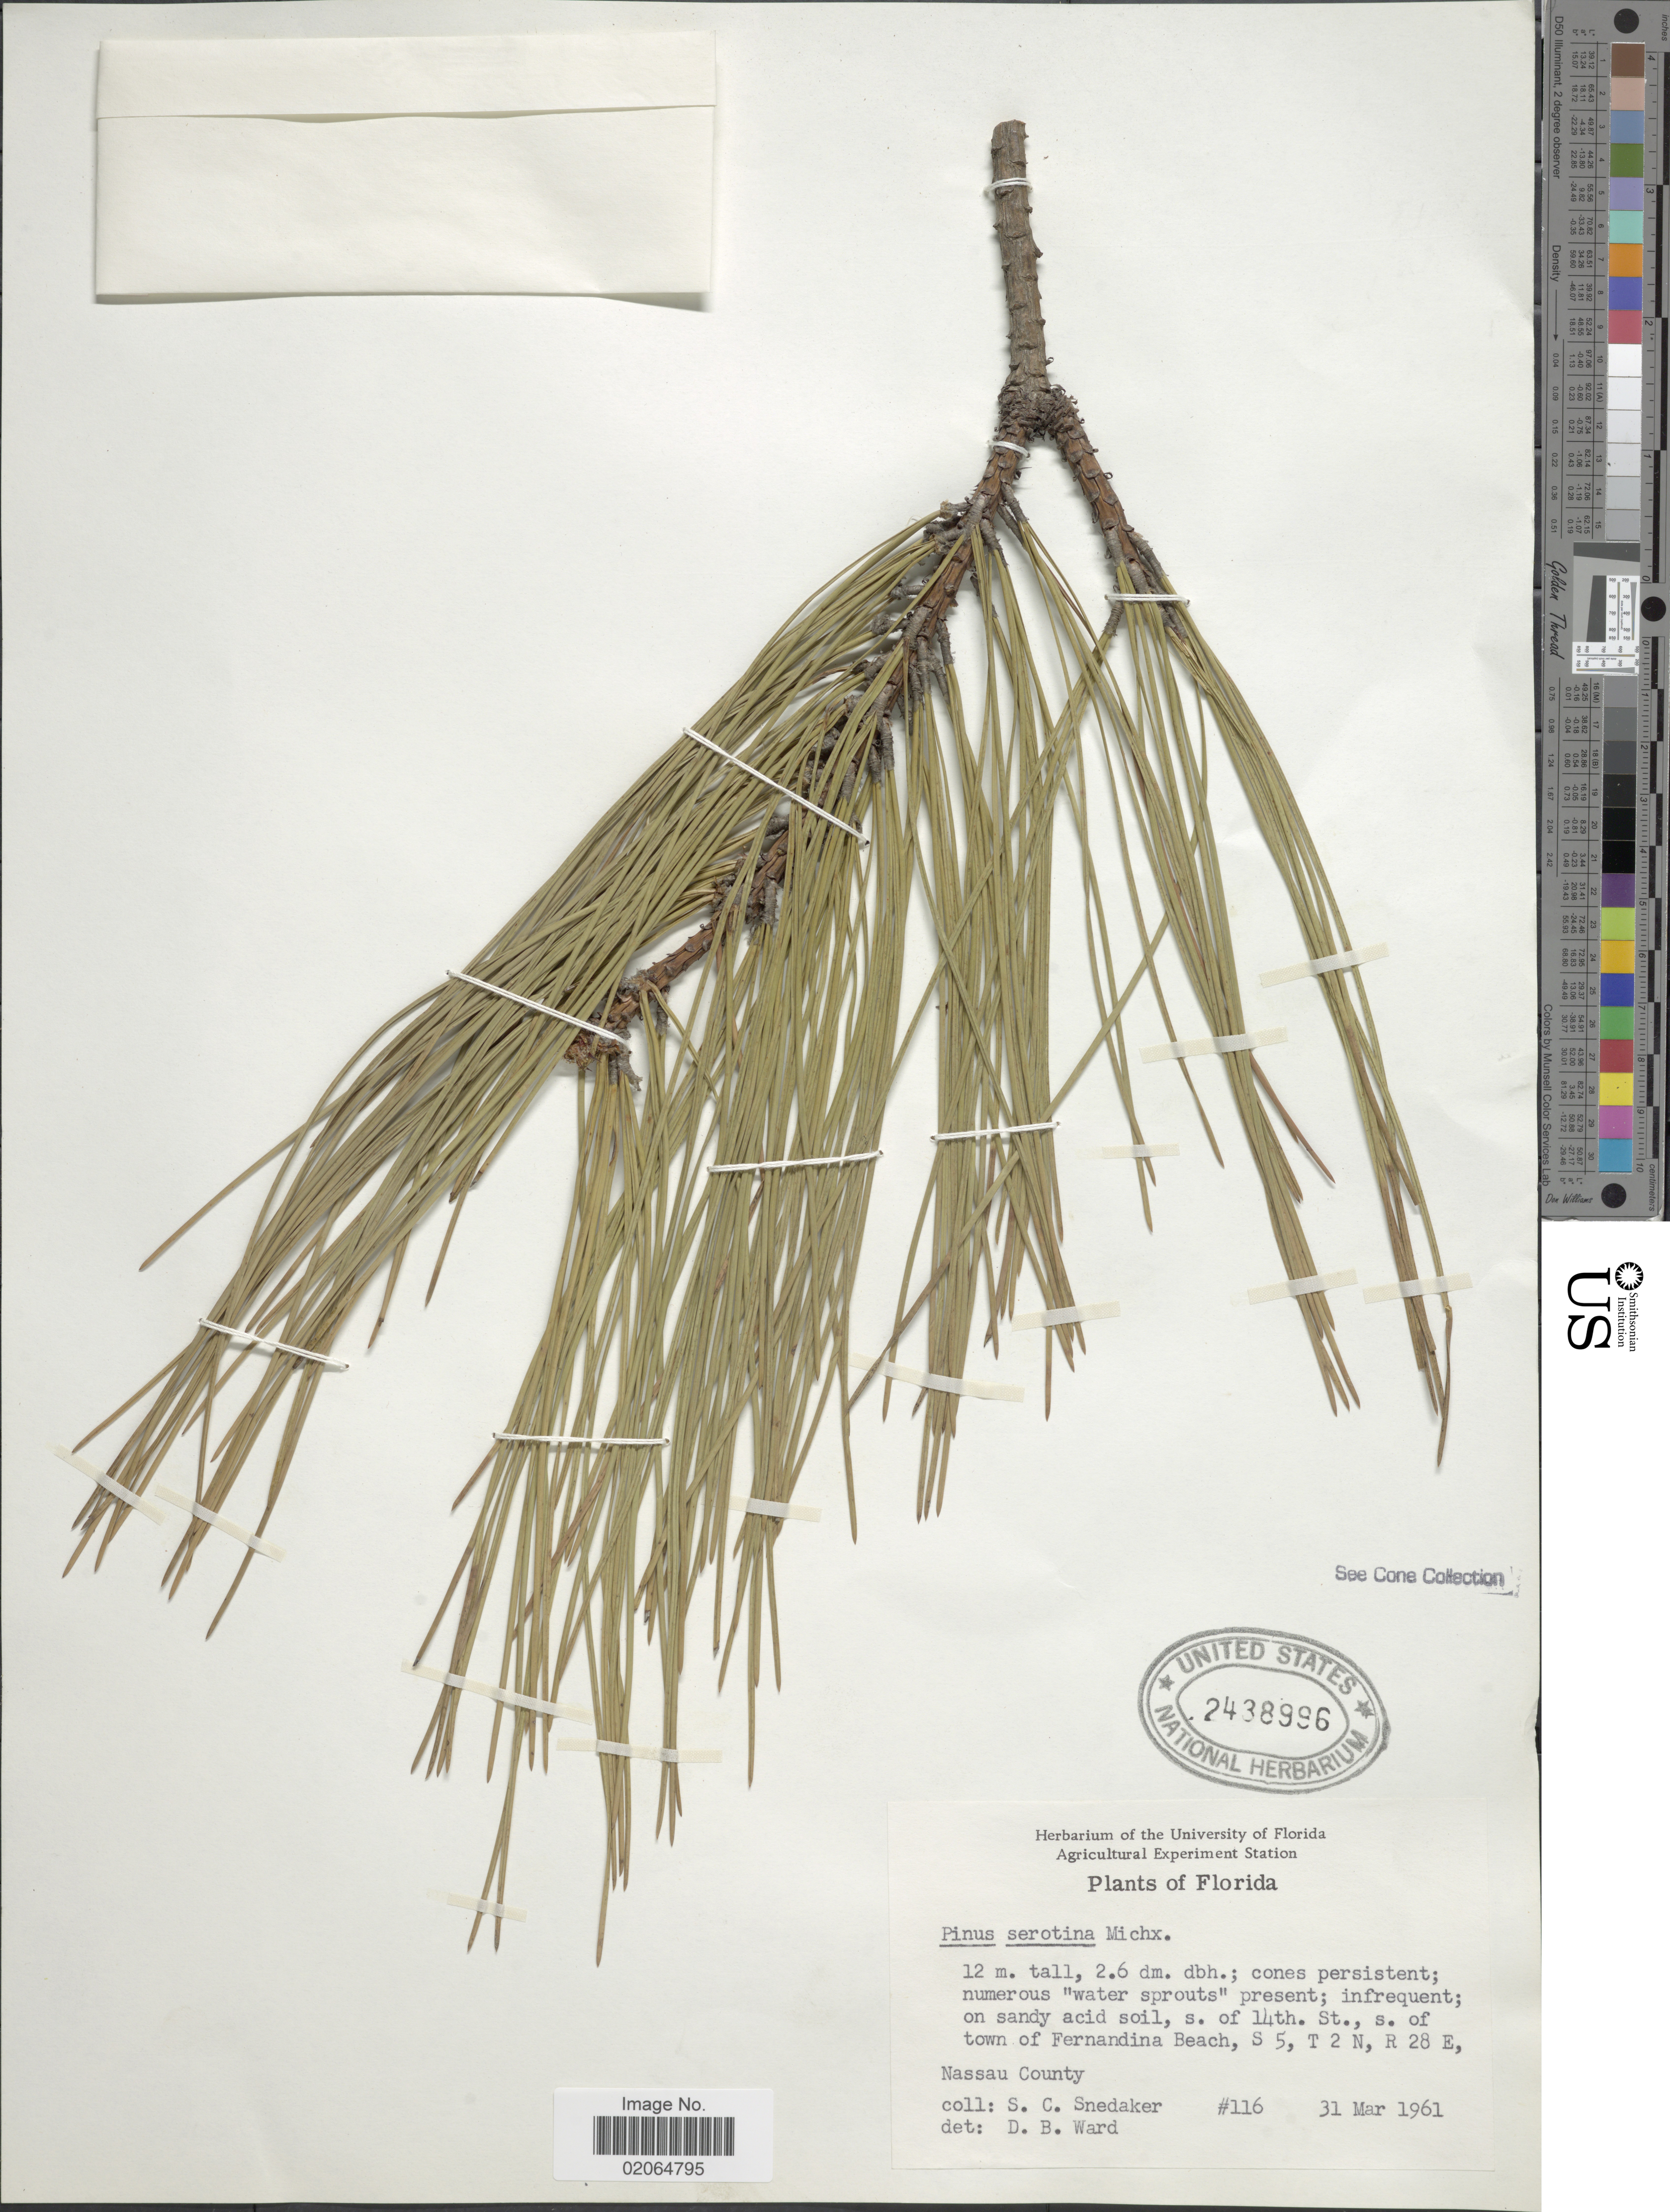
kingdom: Plantae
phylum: Tracheophyta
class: Pinopsida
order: Pinales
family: Pinaceae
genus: Pinus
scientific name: Pinus serotina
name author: Michx.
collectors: S. Snedaker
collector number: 116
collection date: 1961-03-31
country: United States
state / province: Florida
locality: On sandy acid soil, s. of 14th. St., s. of town of Ferdinandina Beach, S 5, T 2 N, R 28 E, Nassau County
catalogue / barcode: US 2438996